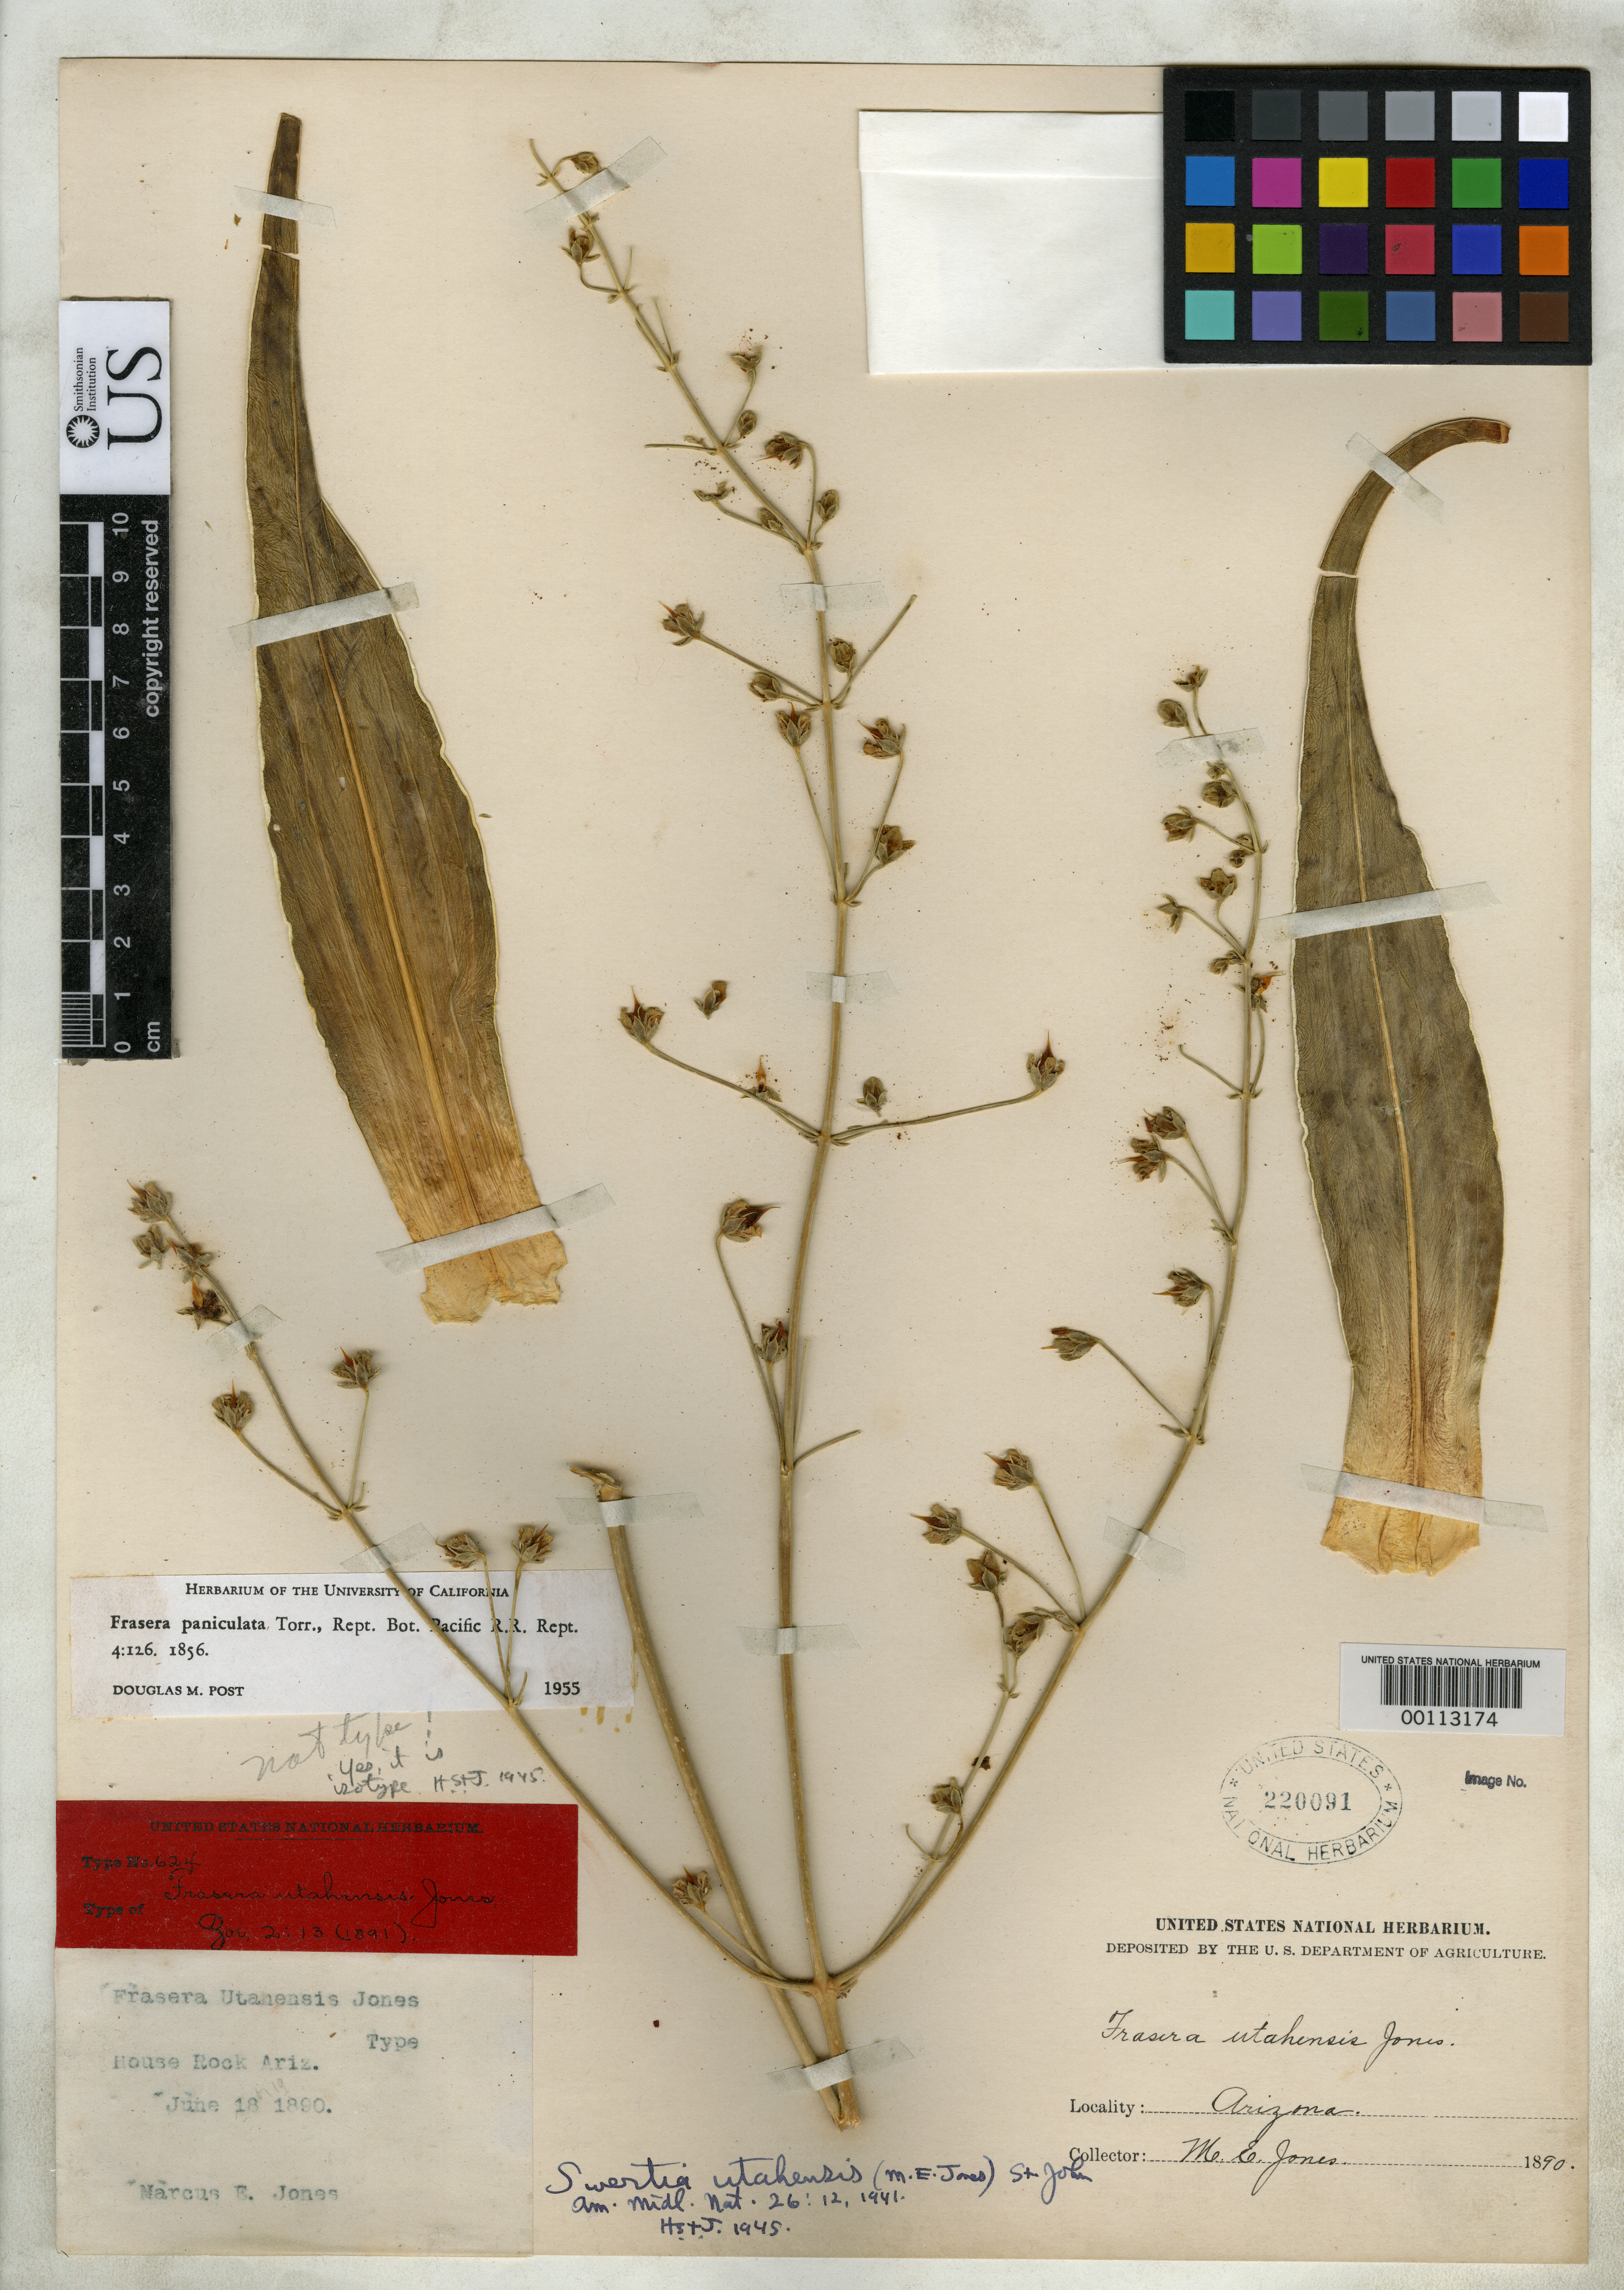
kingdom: Plantae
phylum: Tracheophyta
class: Magnoliopsida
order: Gentianales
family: Gentianaceae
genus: Frasera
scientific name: Frasera utahensis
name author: M.E. Jones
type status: Isotype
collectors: M. E. Jones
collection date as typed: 18 Jun 1890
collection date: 1890-06-18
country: United States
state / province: Arizona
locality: Mouse Rock.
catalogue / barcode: US 220091